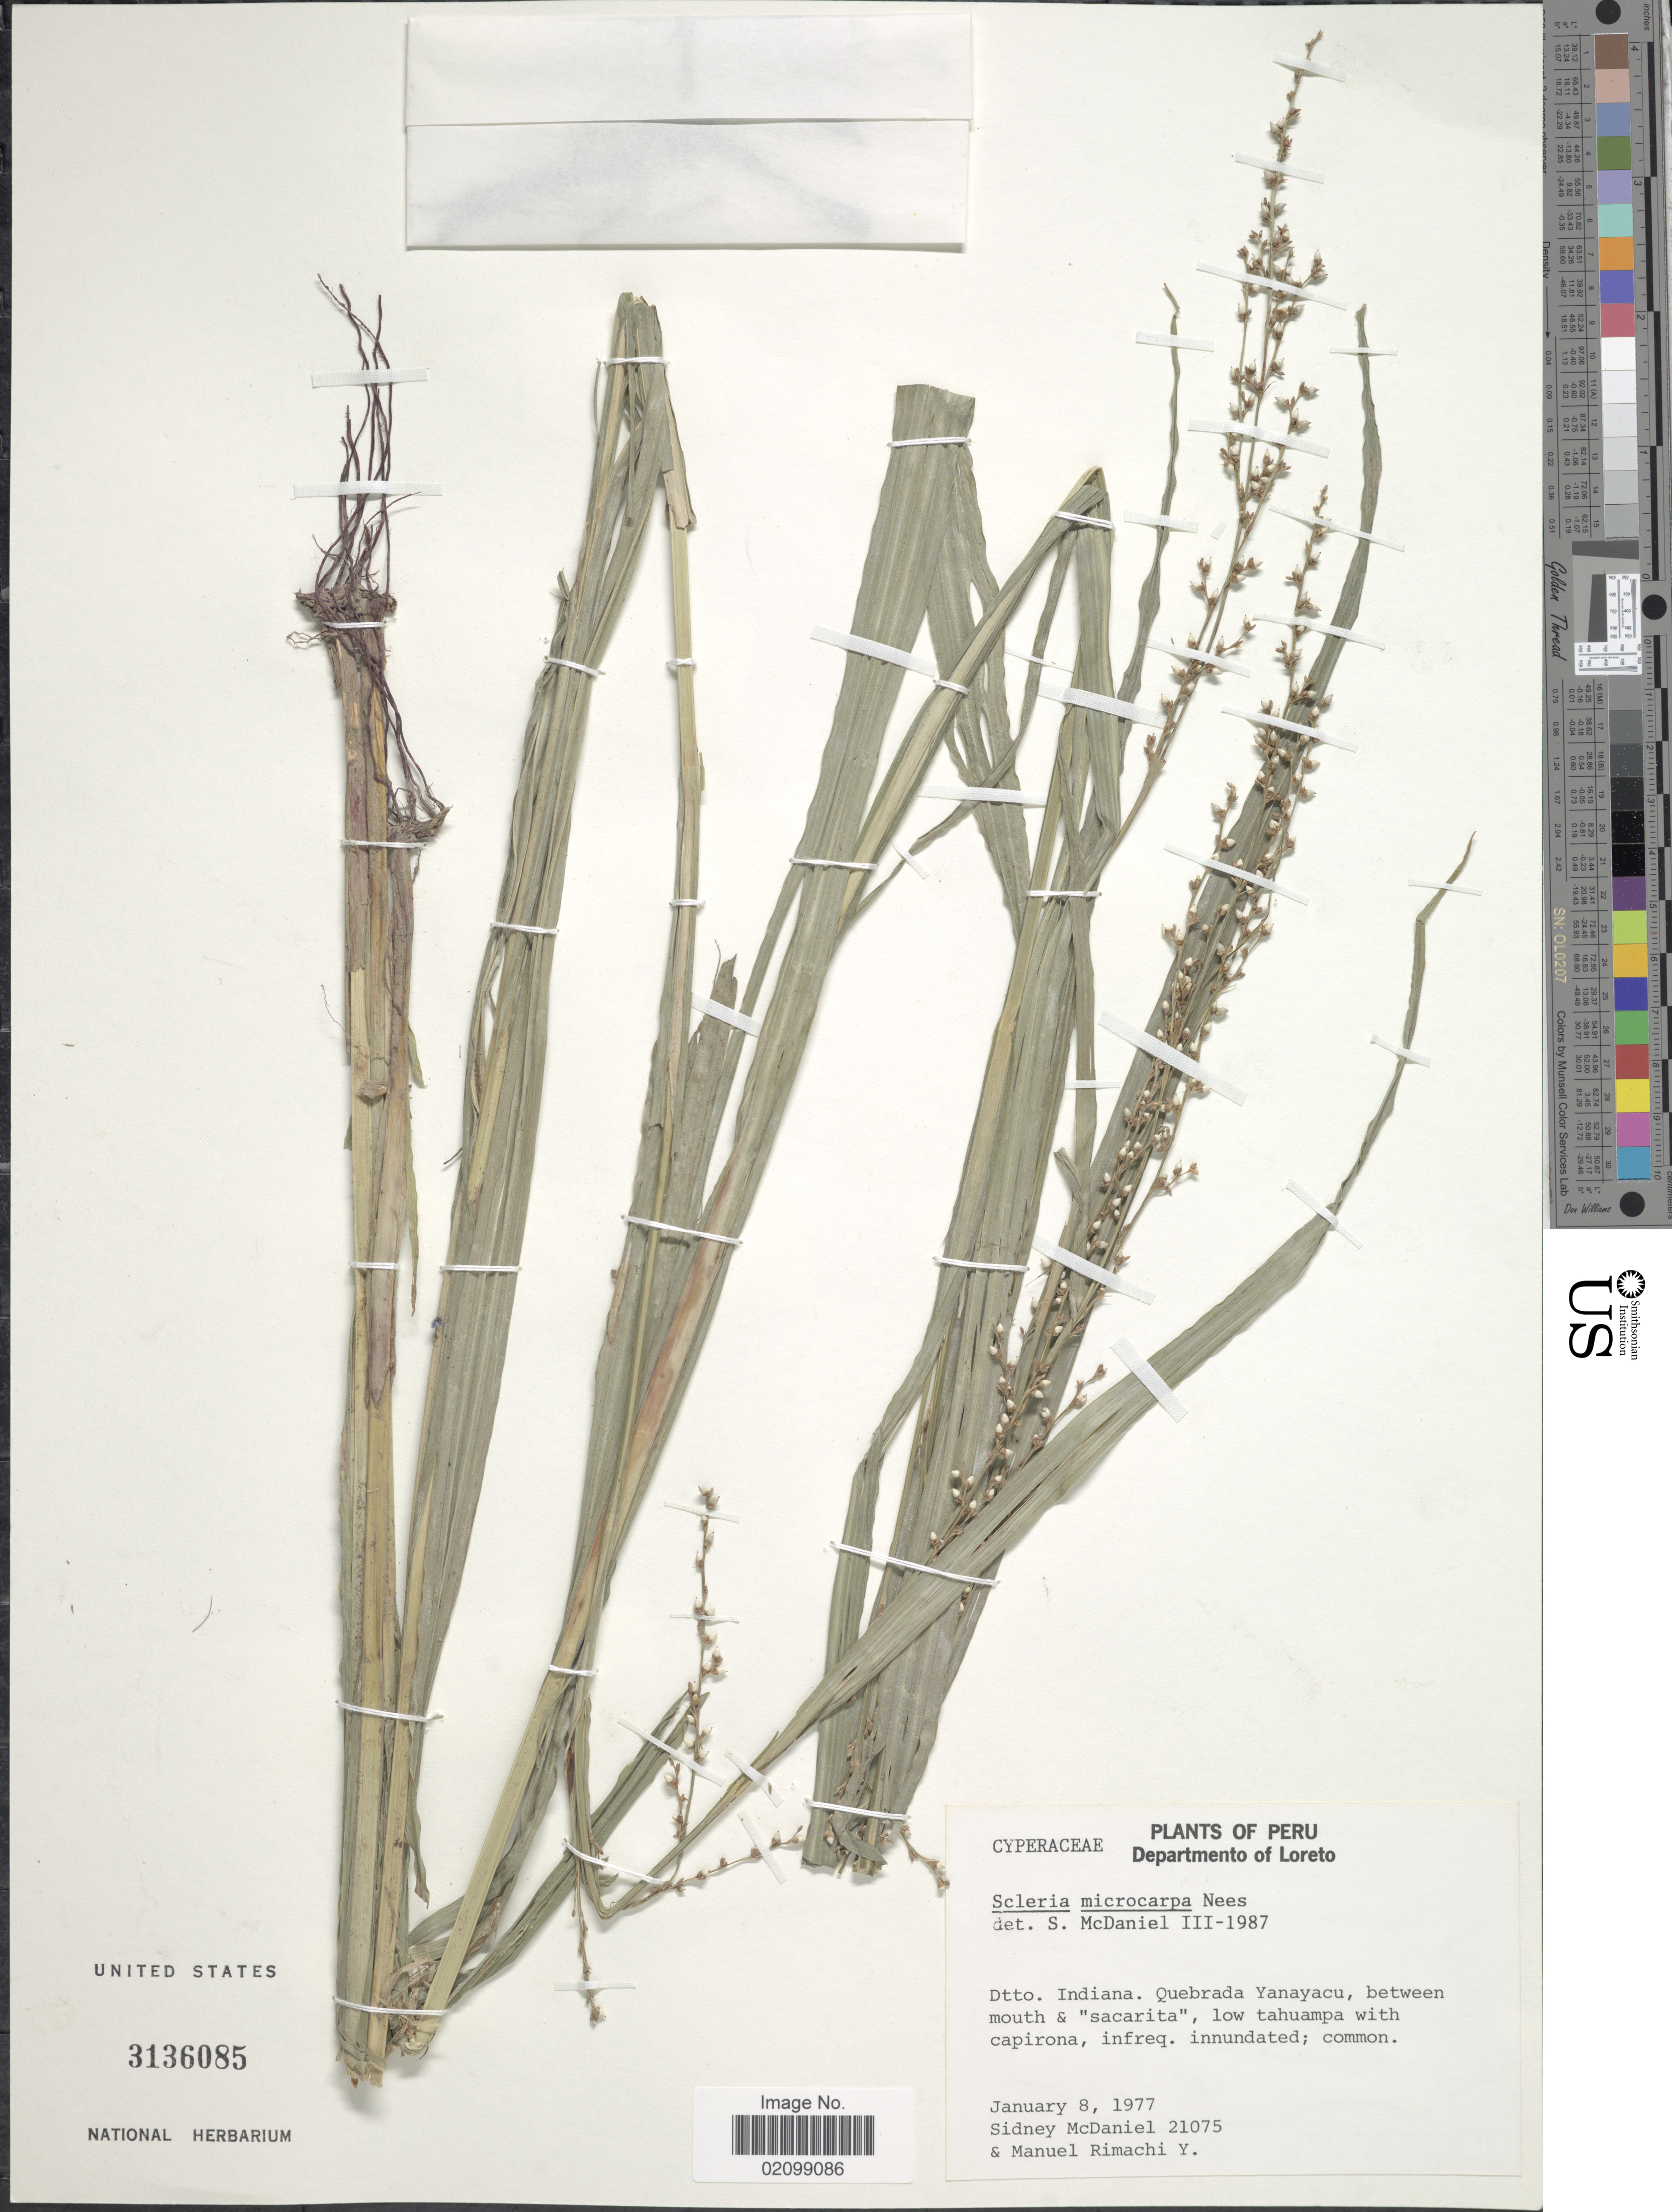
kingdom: Plantae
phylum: Tracheophyta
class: Liliopsida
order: Poales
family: Cyperaceae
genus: Scleria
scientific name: Scleria microcarpa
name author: Nees ex Kunth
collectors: S. McDaniel & M. Rimachi Y.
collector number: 21075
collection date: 1977-01-08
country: Peru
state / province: Loreto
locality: Departamento of Loreto. Dtto. Indiana. Quebrada Yanayacu, between mouth & "sacarita", low tahuampa with capirona.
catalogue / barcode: US 3136085